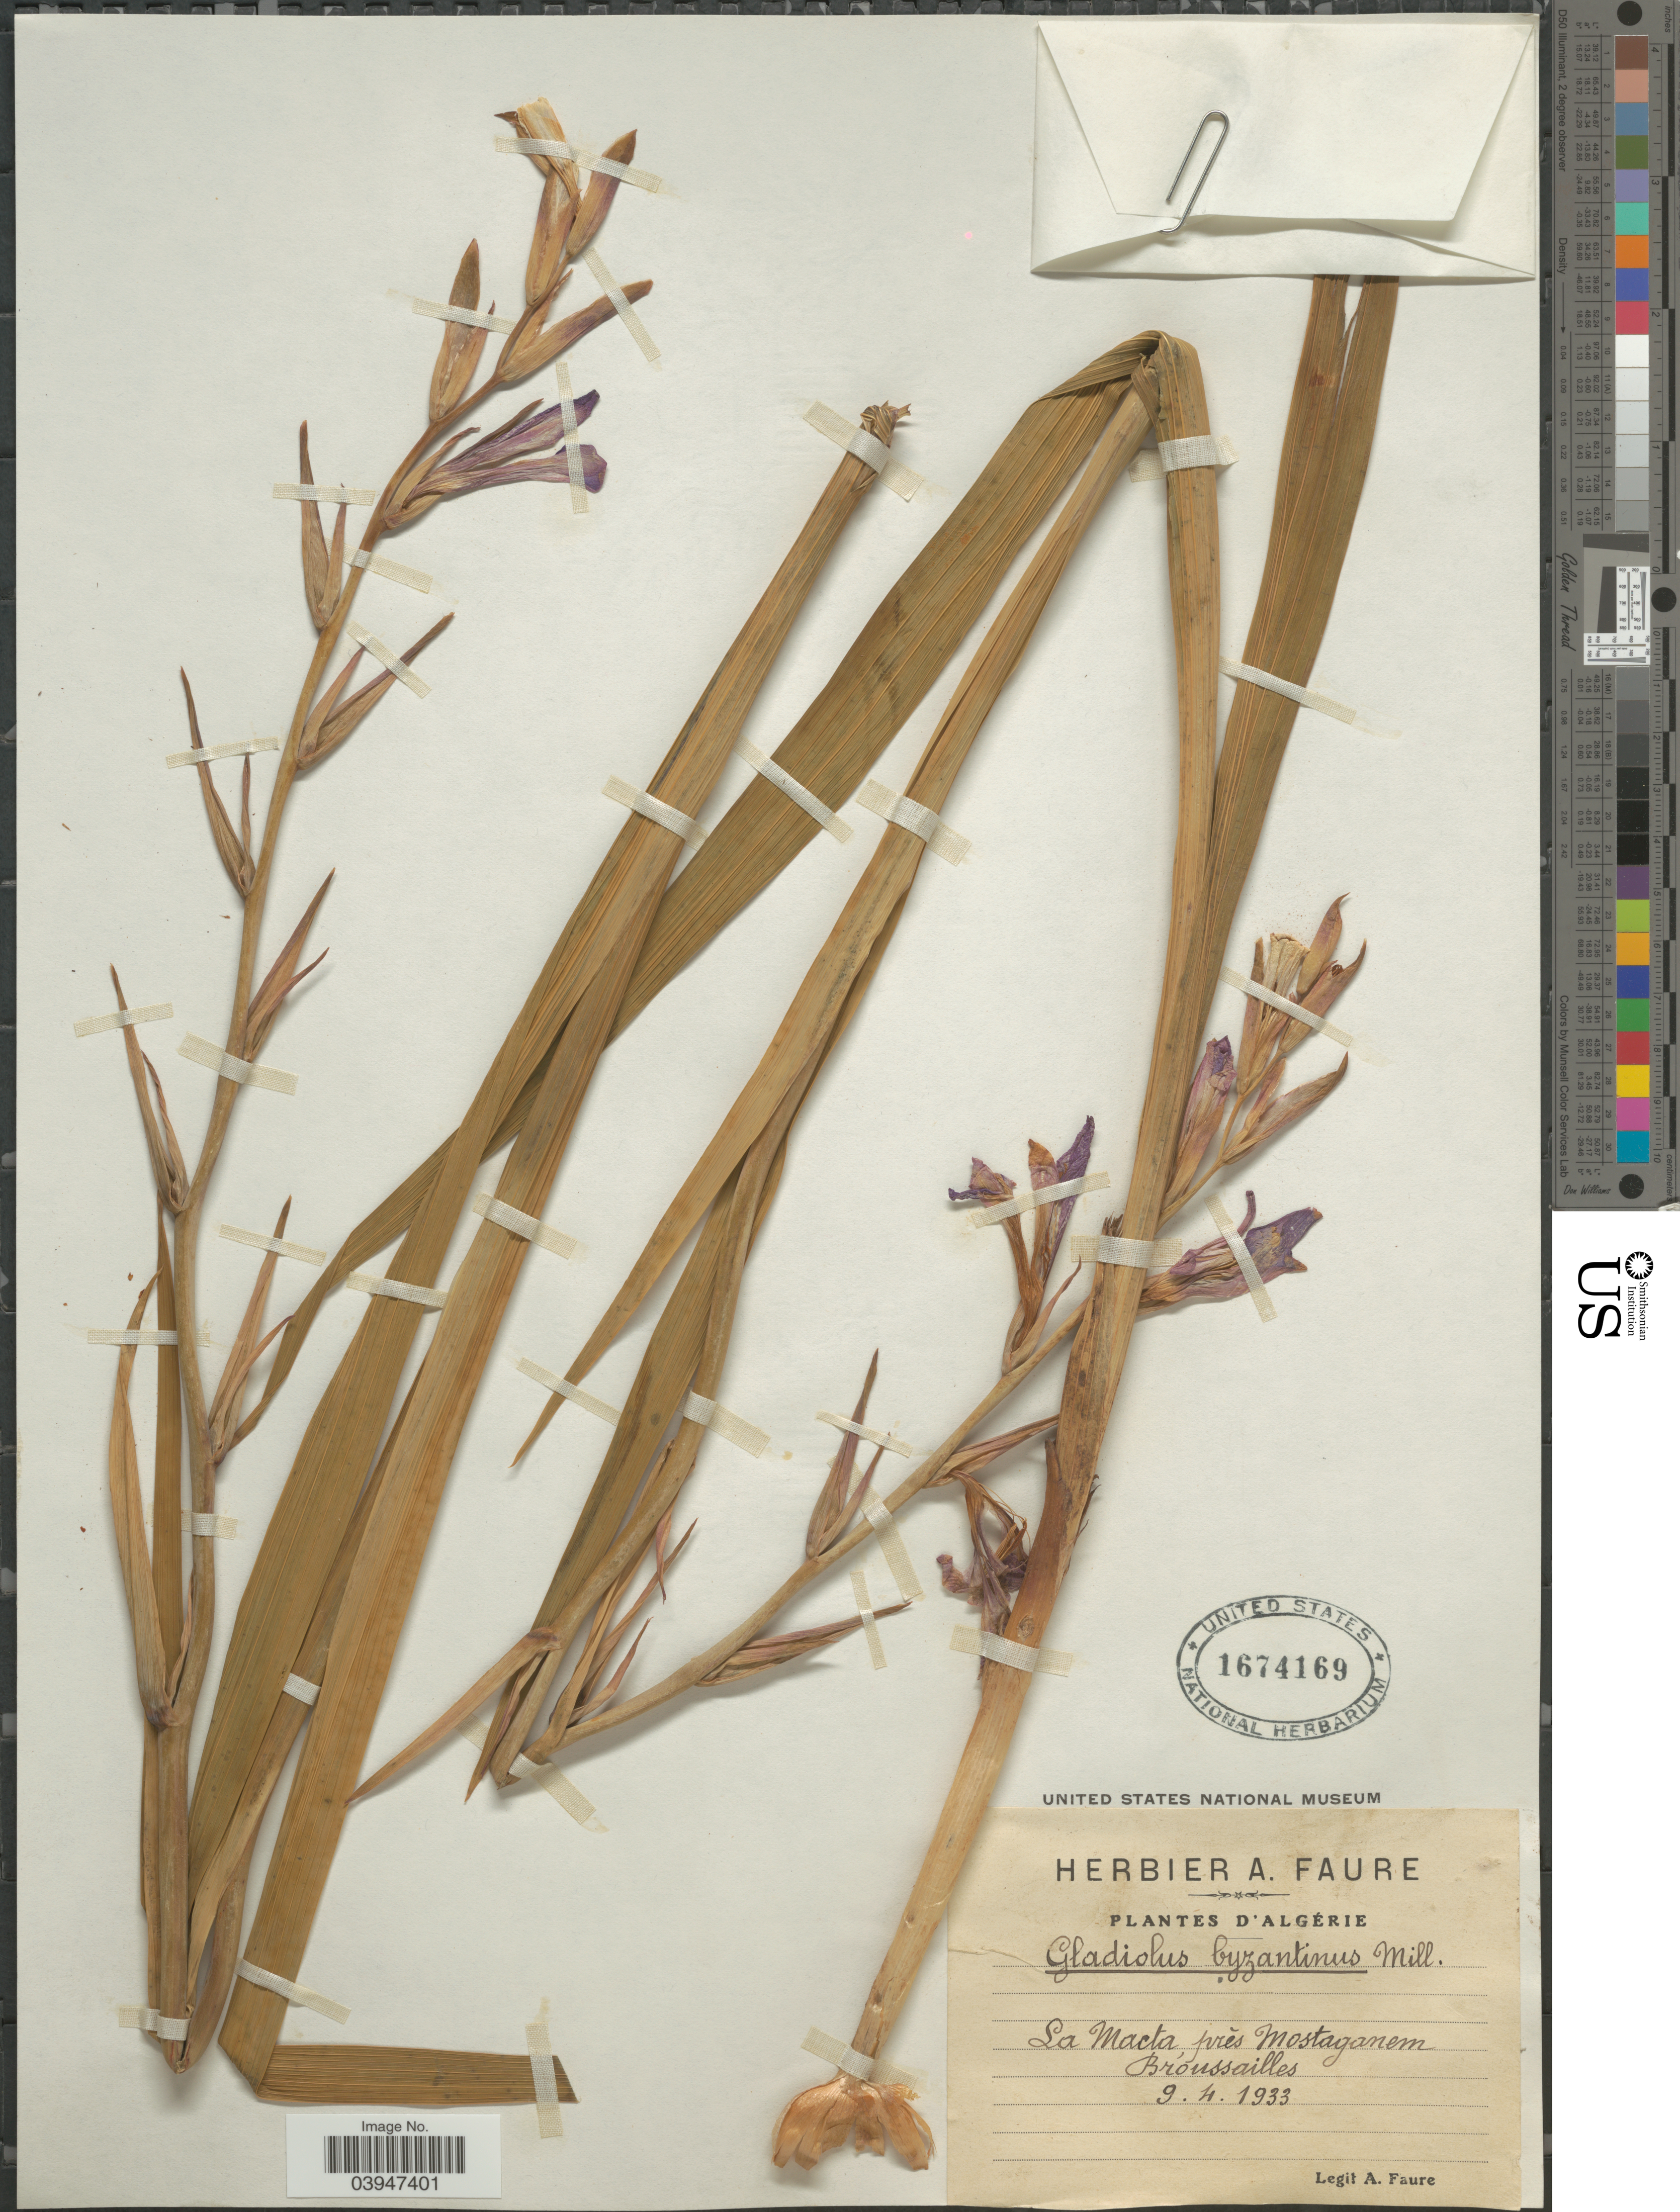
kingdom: Plantae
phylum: Tracheophyta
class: Liliopsida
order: Asparagales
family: Iridaceae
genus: Gladiolus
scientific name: Gladiolus byzantinus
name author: Mill.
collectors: A. Faure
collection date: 1933-04-09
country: Algeria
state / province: Mostaganem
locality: D' Algérie. La Macta, près Mostaganem. Broussailles.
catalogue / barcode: US 1674169